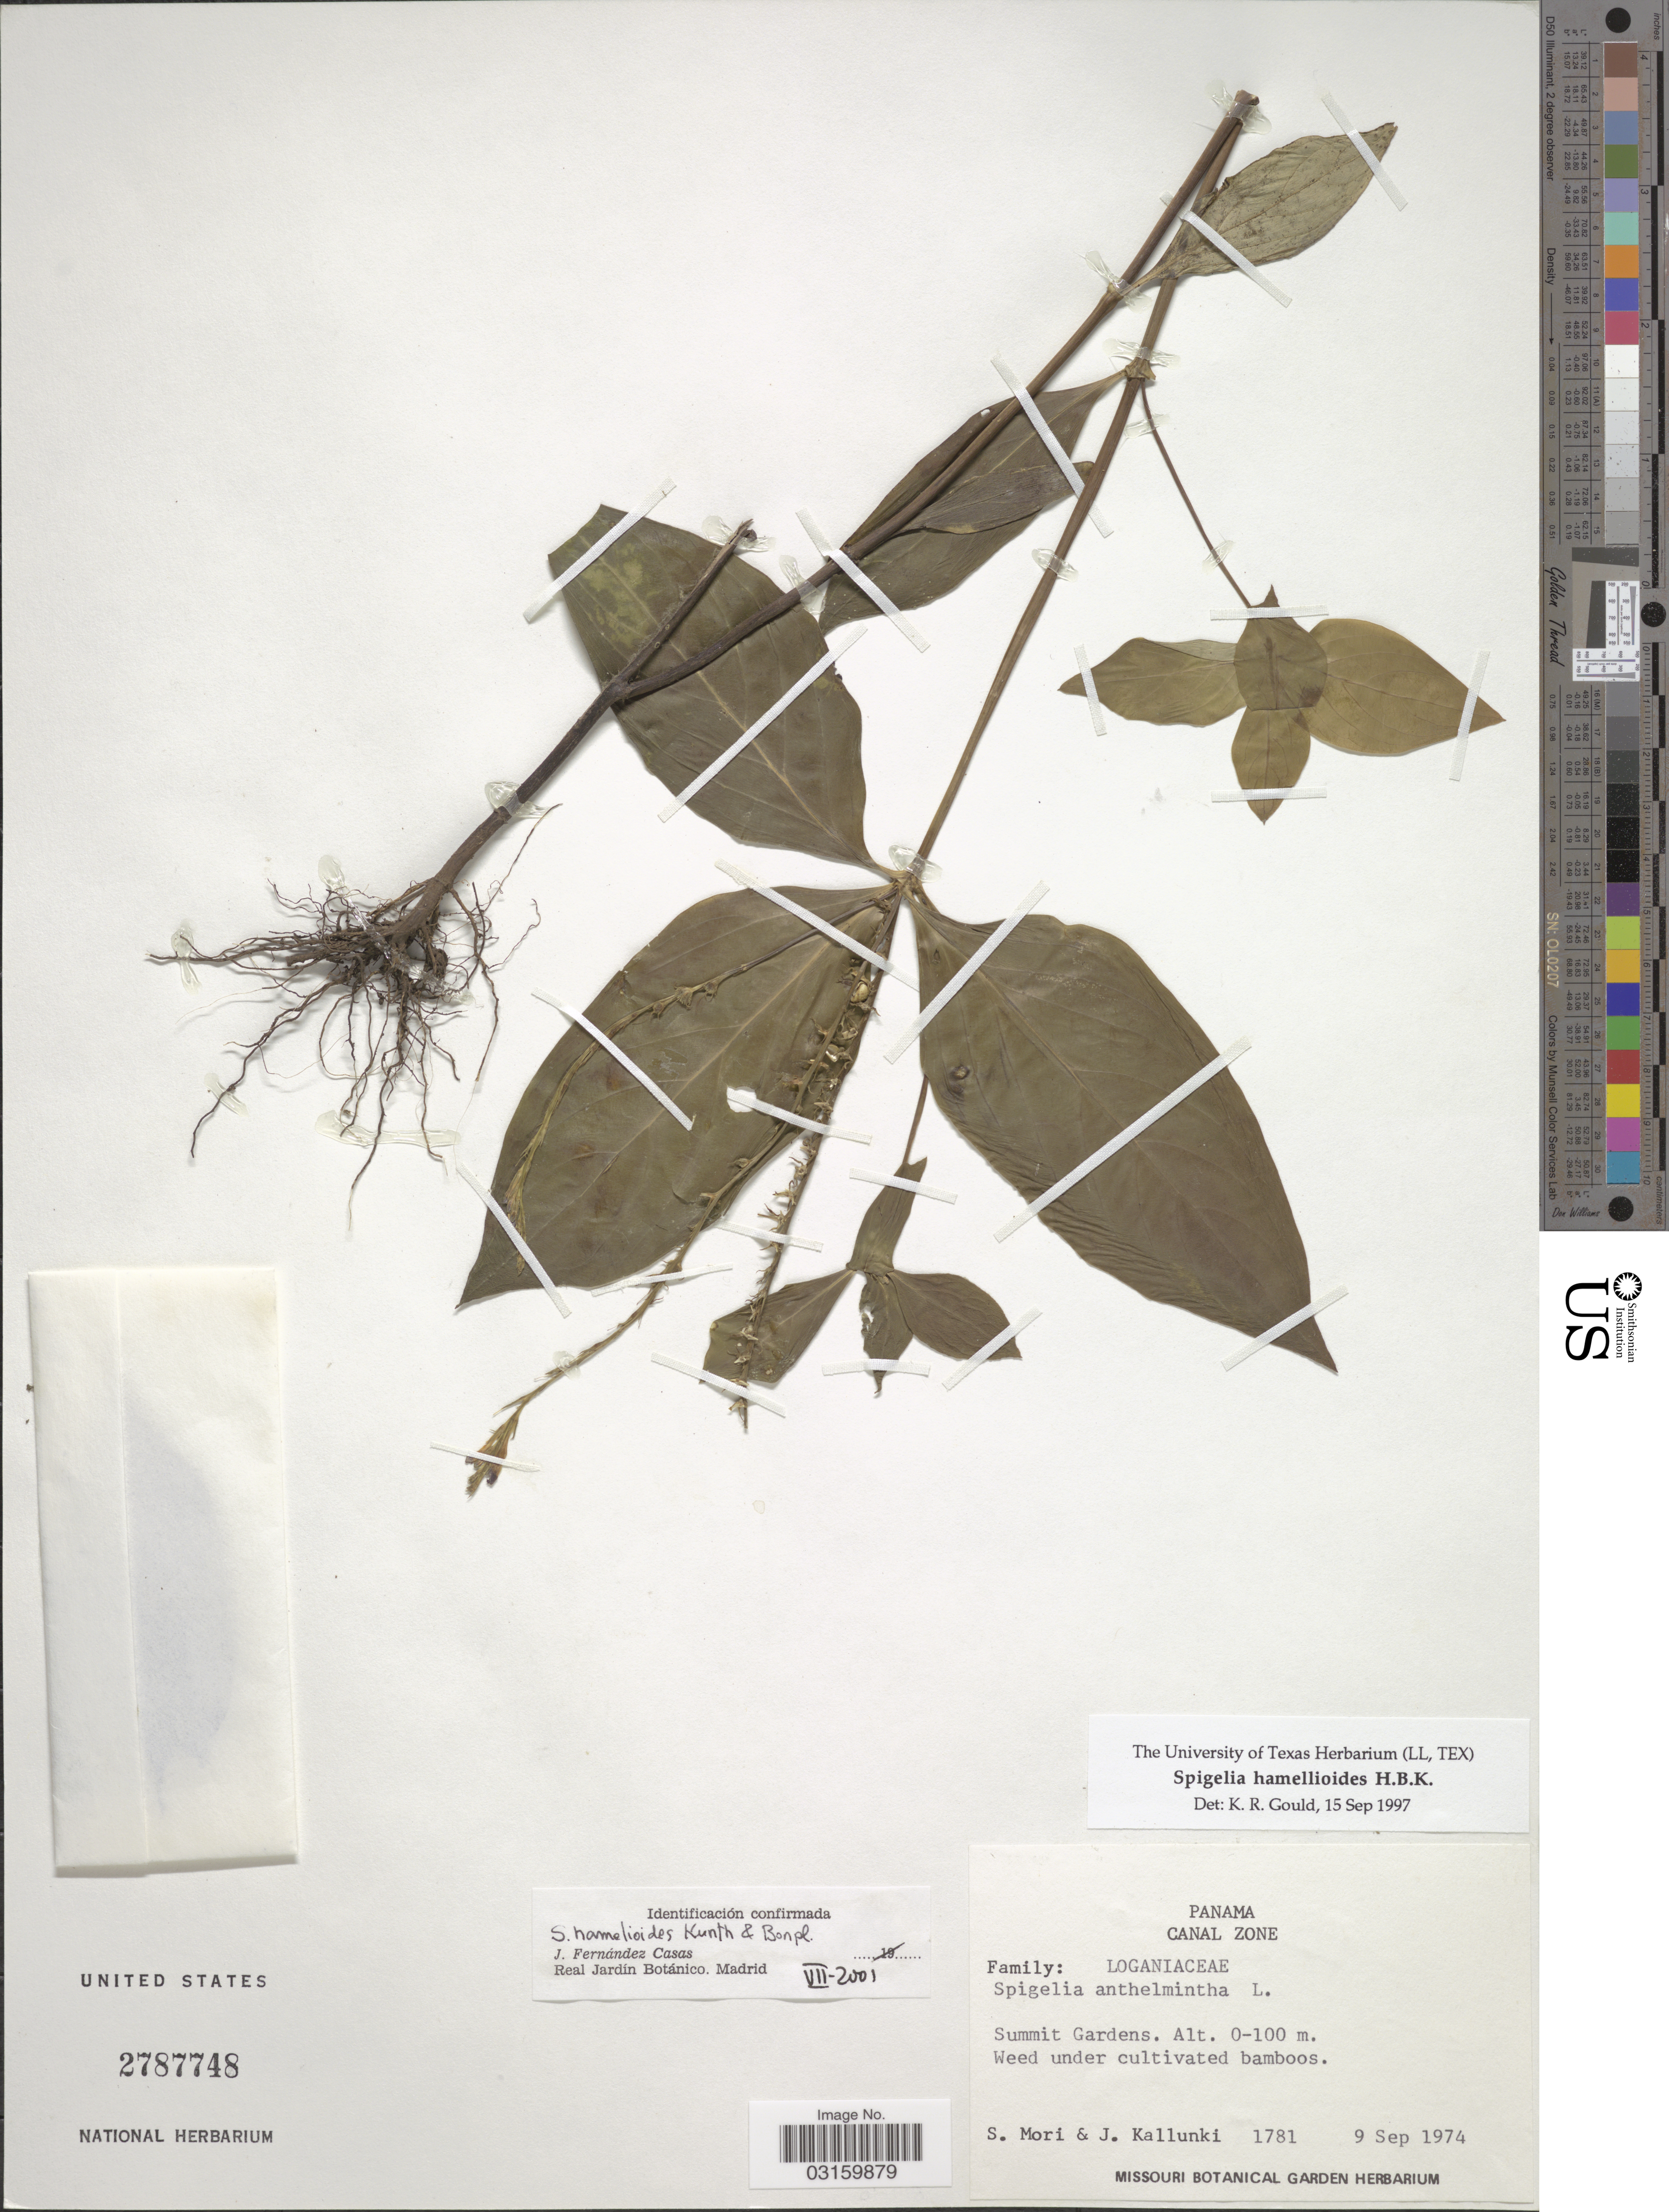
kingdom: Plantae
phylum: Tracheophyta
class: Magnoliopsida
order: Gentianales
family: Loganiaceae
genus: Spigelia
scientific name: Spigelia hamelioides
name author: Kunth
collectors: S. Mori & J. Kallunki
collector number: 1781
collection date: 1974-09-09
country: Panama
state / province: Colón / Panamá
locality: Canal Zone, Summit Gardens.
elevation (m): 0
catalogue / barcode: US 2787748